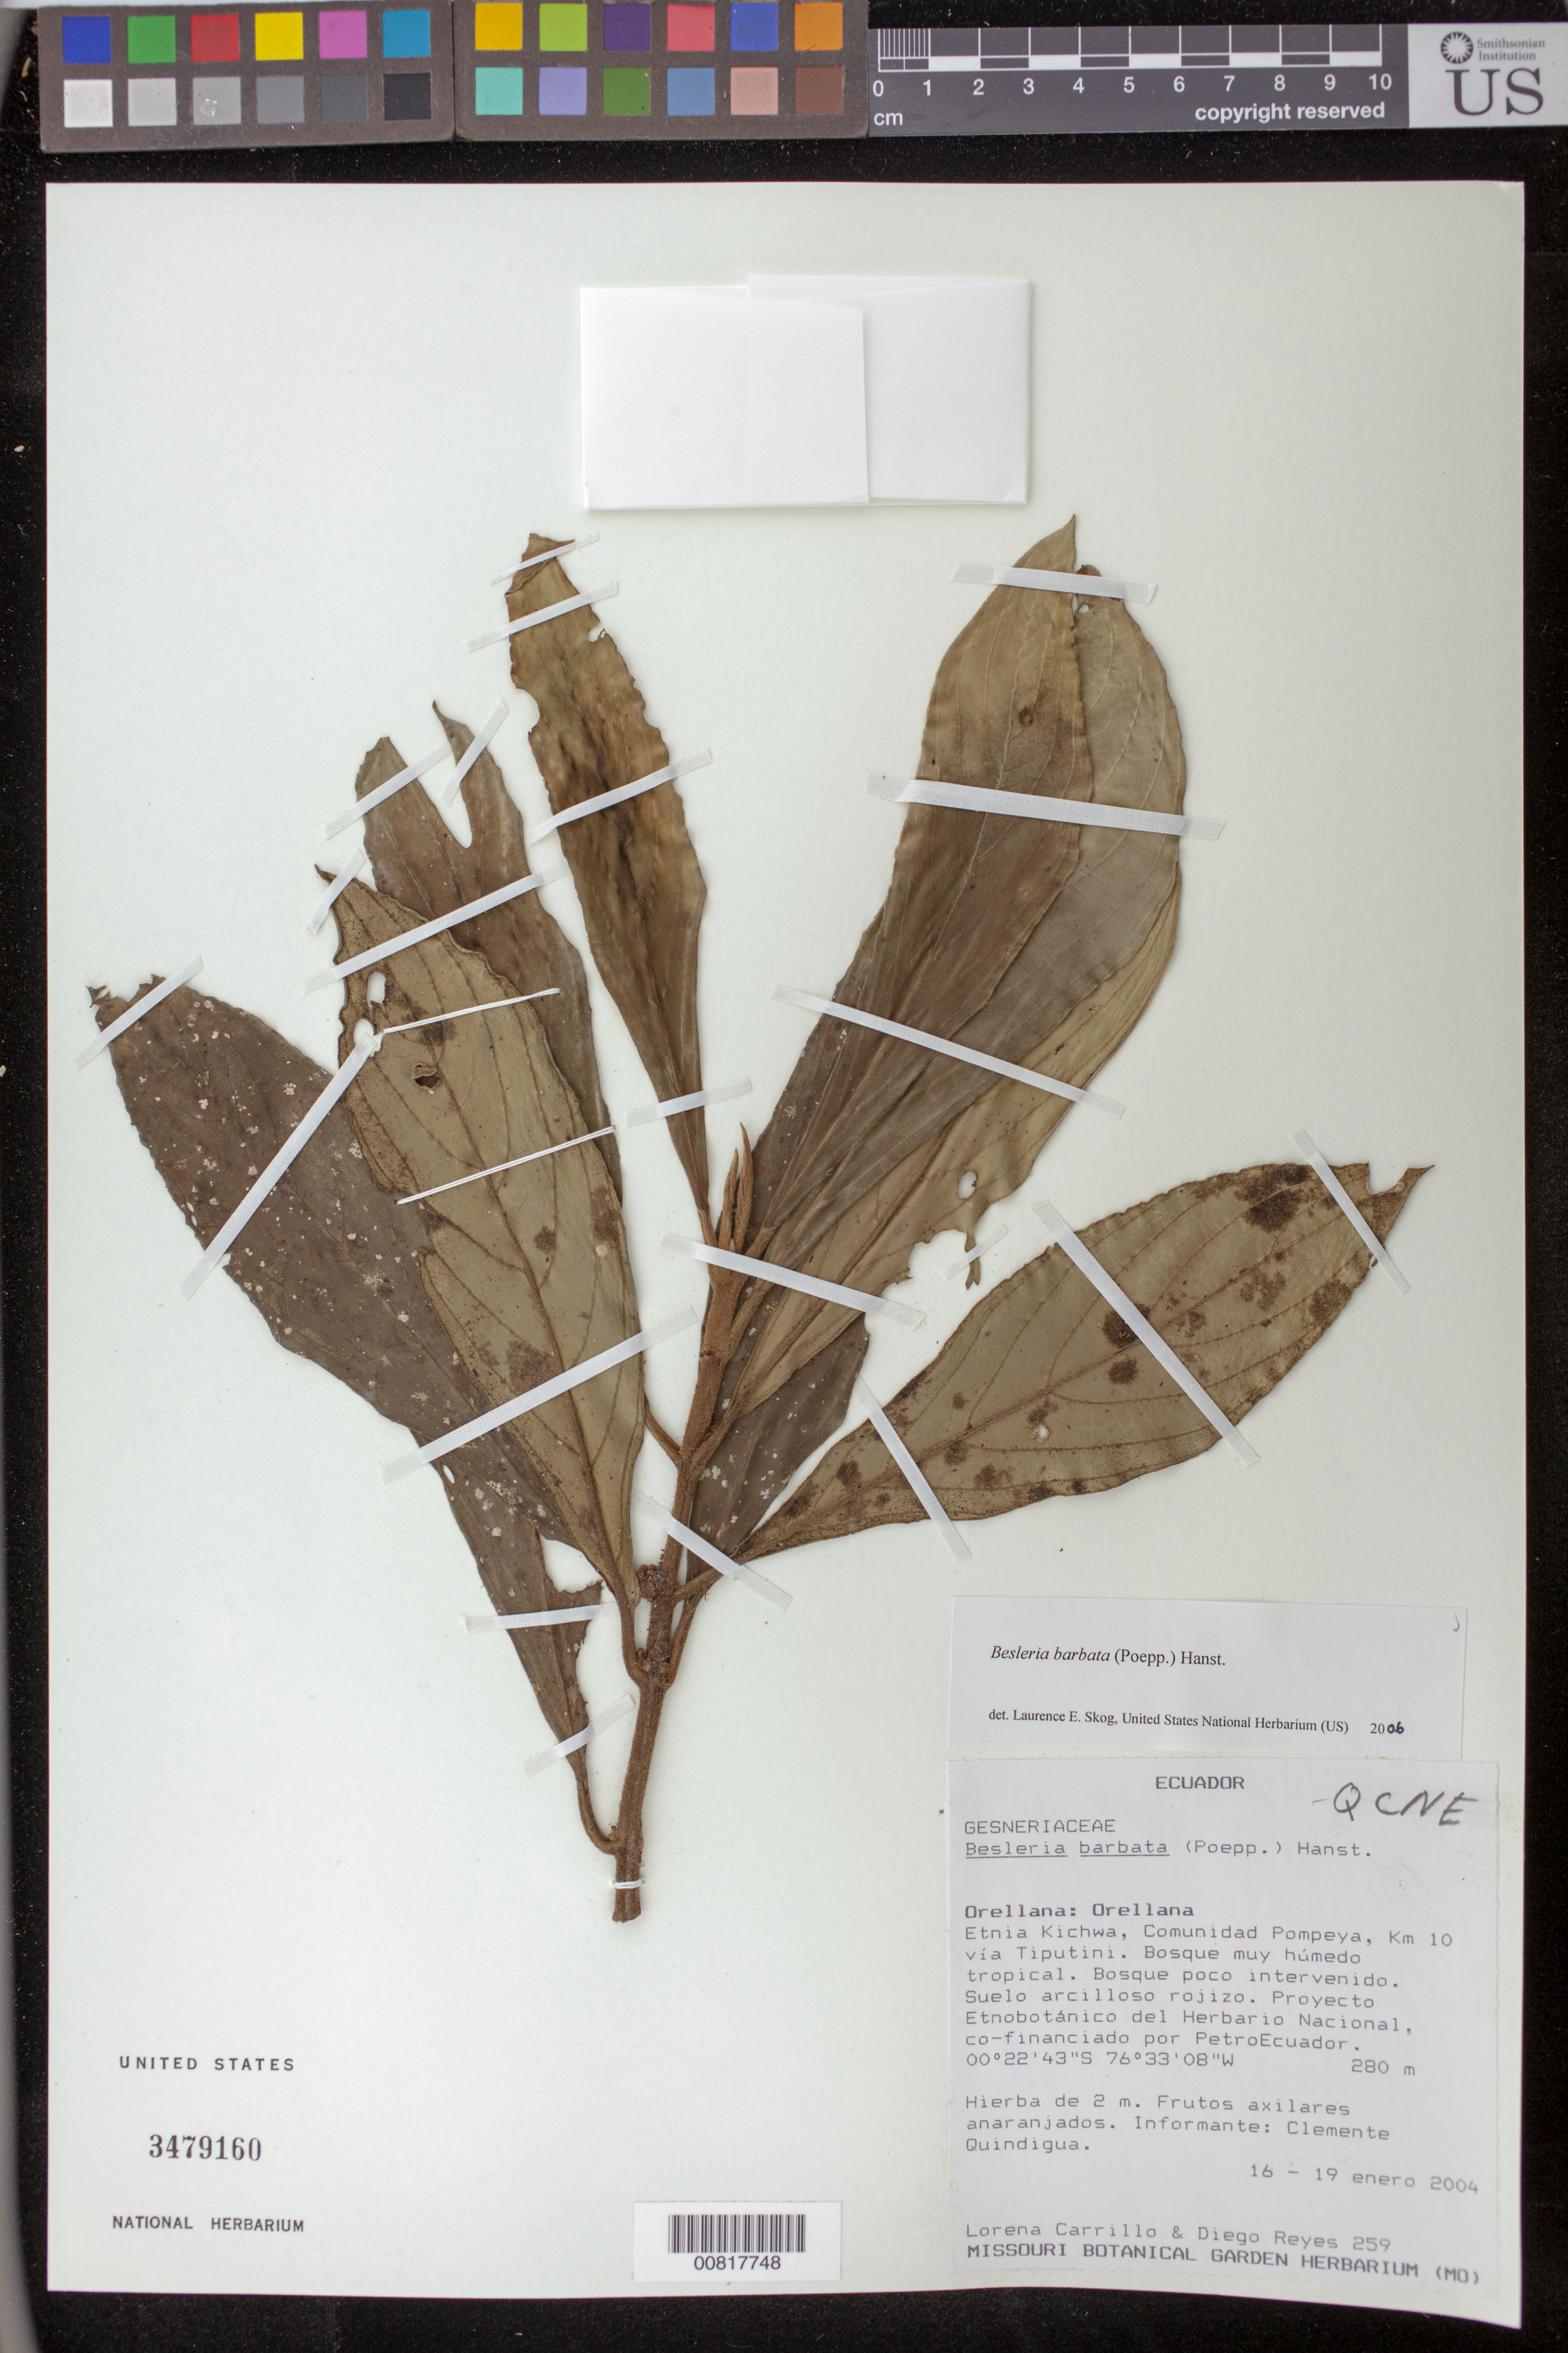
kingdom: Plantae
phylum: Tracheophyta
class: Magnoliopsida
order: Lamiales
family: Gesneriaceae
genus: Besleria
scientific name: Besleria barbata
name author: (Poepp.) Hanst.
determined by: Skog, Laurence E.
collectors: L. Carrillo & D. Reyes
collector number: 259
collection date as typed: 16-19 Jan 2004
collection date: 2004-01-16/2004-01-19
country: Ecuador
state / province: Orellana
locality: Orelland: Orellana. Etnia Kichwa, Comunidad Pompeya, km 10 via Tiputini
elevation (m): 280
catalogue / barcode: US 3479160